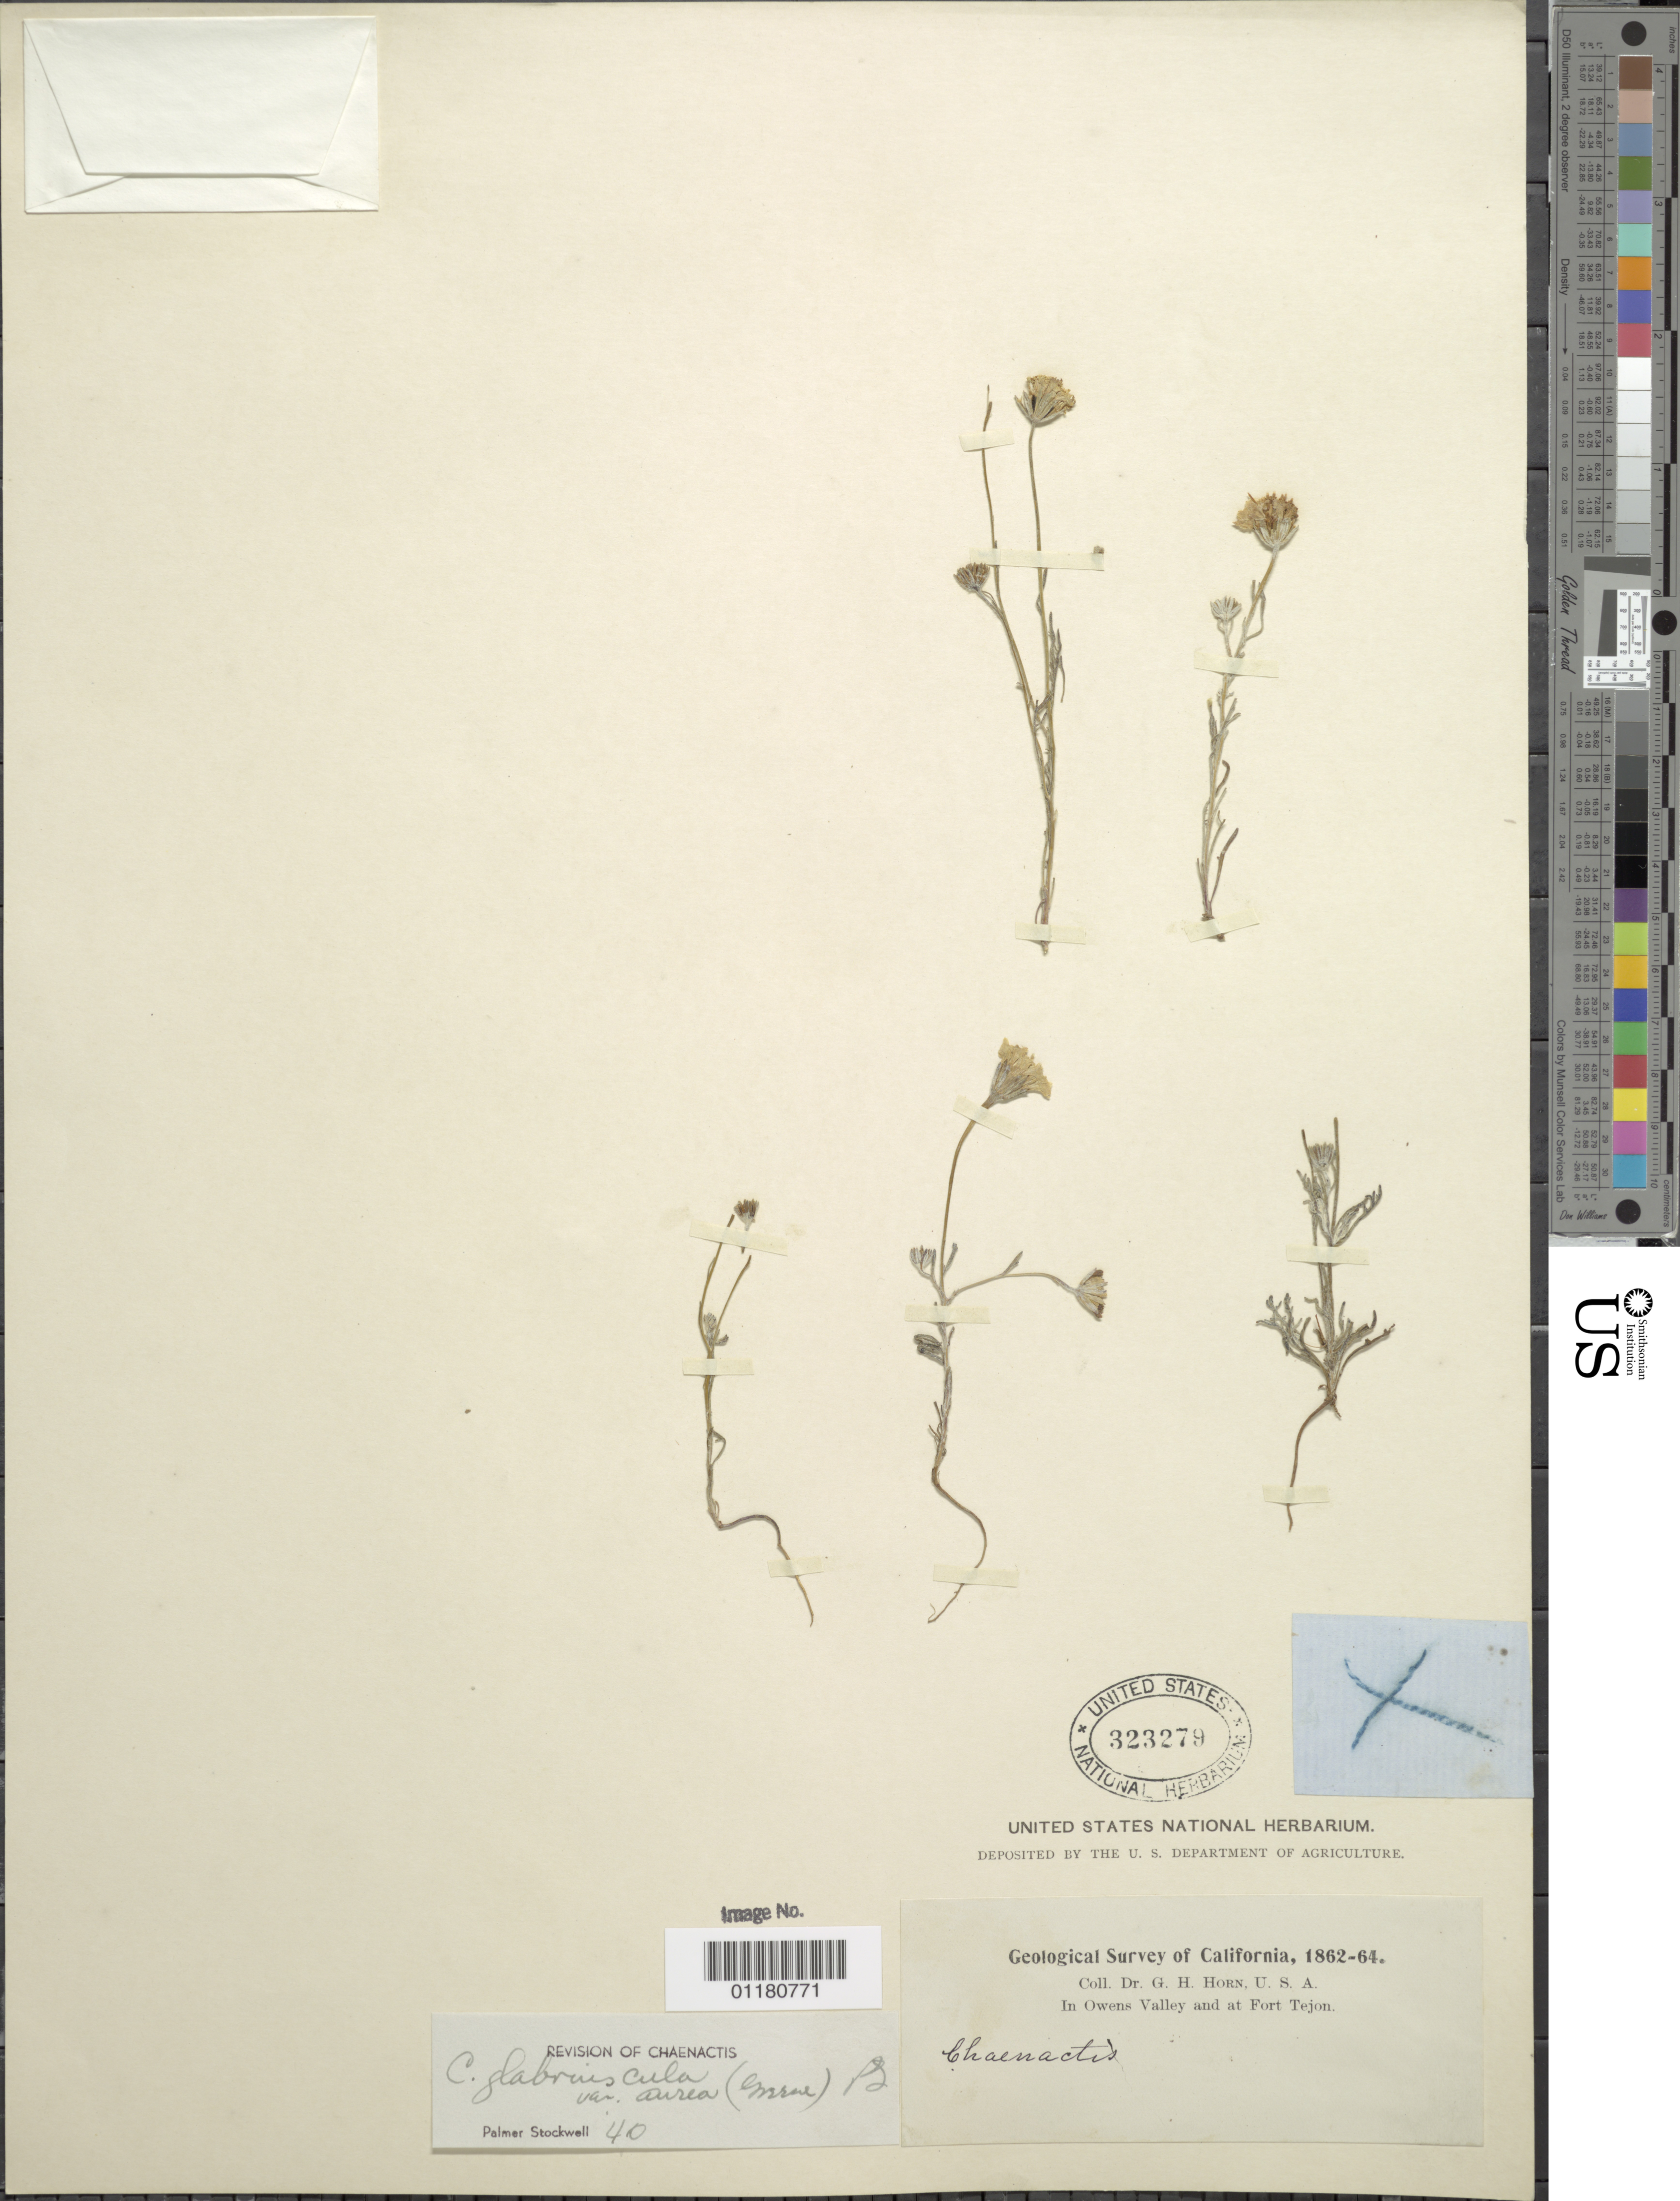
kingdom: Plantae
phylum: Tracheophyta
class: Magnoliopsida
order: Asterales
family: Asteraceae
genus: Chaenactis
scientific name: Chaenactis glabriuscula var. aurea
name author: (Greene ex Rydb.) Stockw.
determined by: Stockwell, P.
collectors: G. Horn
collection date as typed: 1862 to -- --- 1864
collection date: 1862/1864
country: United States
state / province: California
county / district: Kern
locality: In Owens Valley and at Fort Tejon.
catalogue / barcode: US 323279